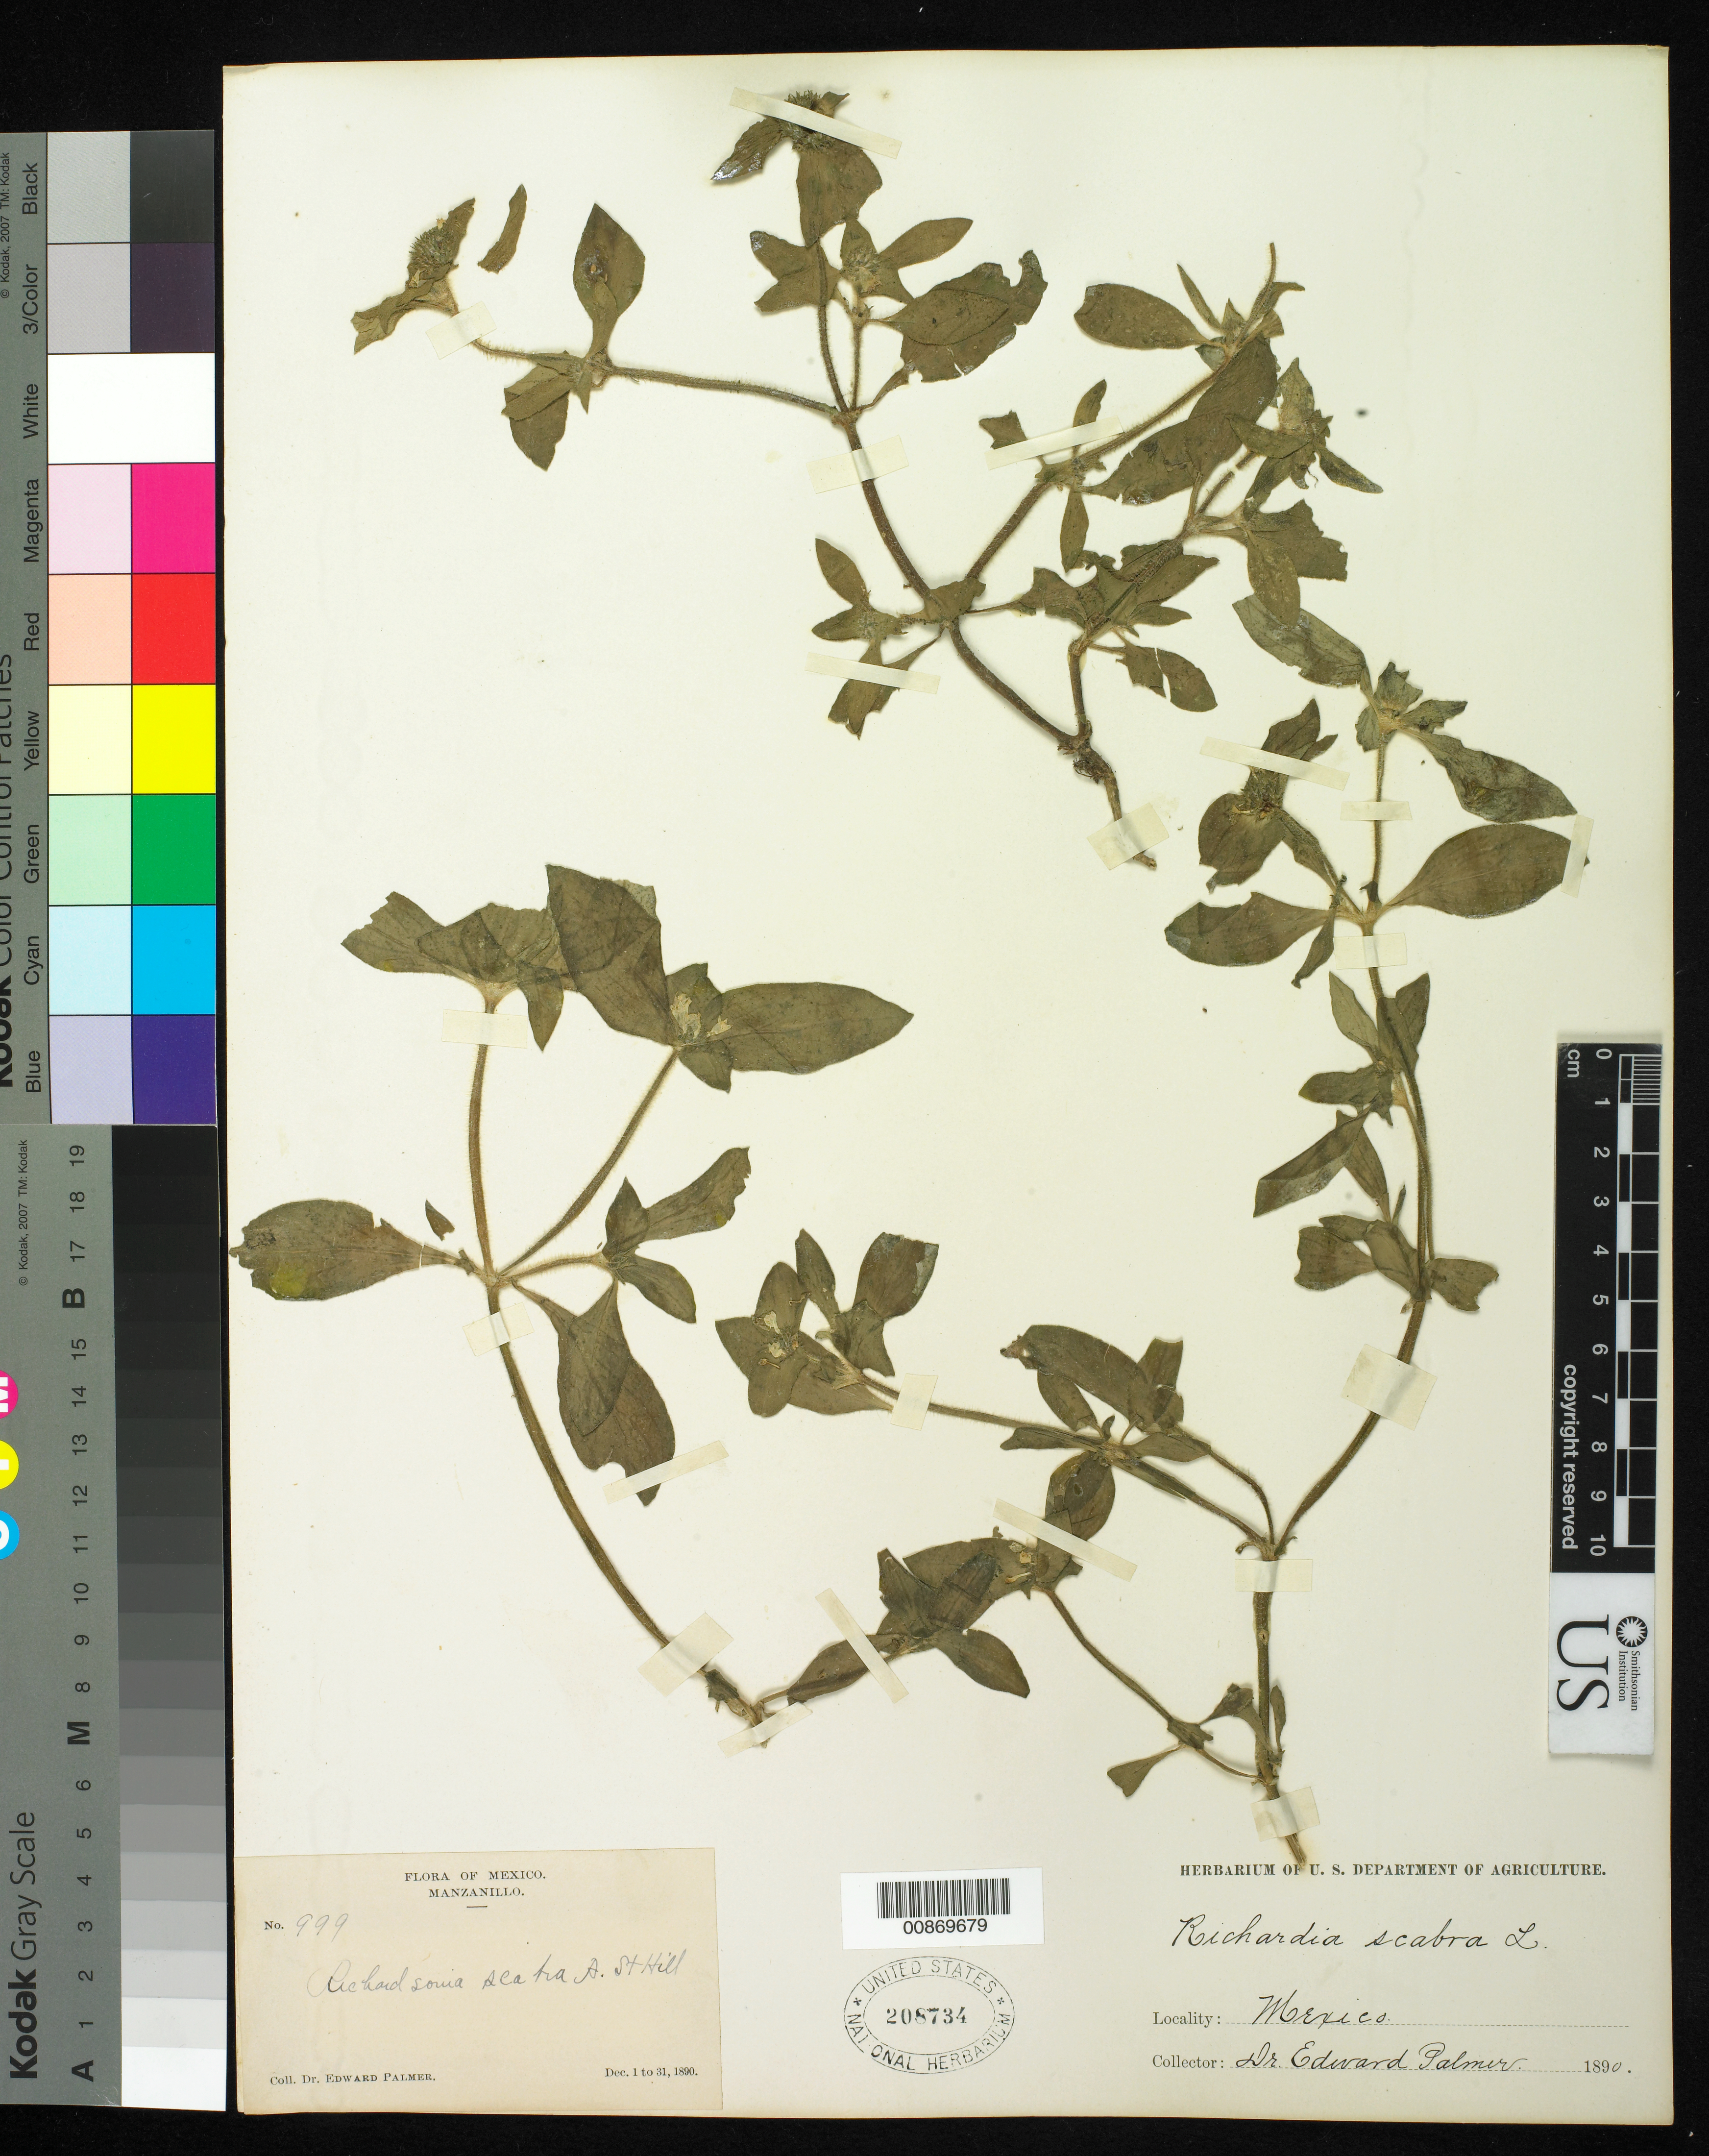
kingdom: Plantae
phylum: Tracheophyta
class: Magnoliopsida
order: Gentianales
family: Rubiaceae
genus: Richardia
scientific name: Richardia scabra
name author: L.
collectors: E. Palmer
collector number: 999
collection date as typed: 01 Dec 1890 to 31 Dec 1890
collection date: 1890-12-01/1890-12-31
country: Mexico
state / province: Colima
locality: Manzanillo, Colima.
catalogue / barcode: US 208734